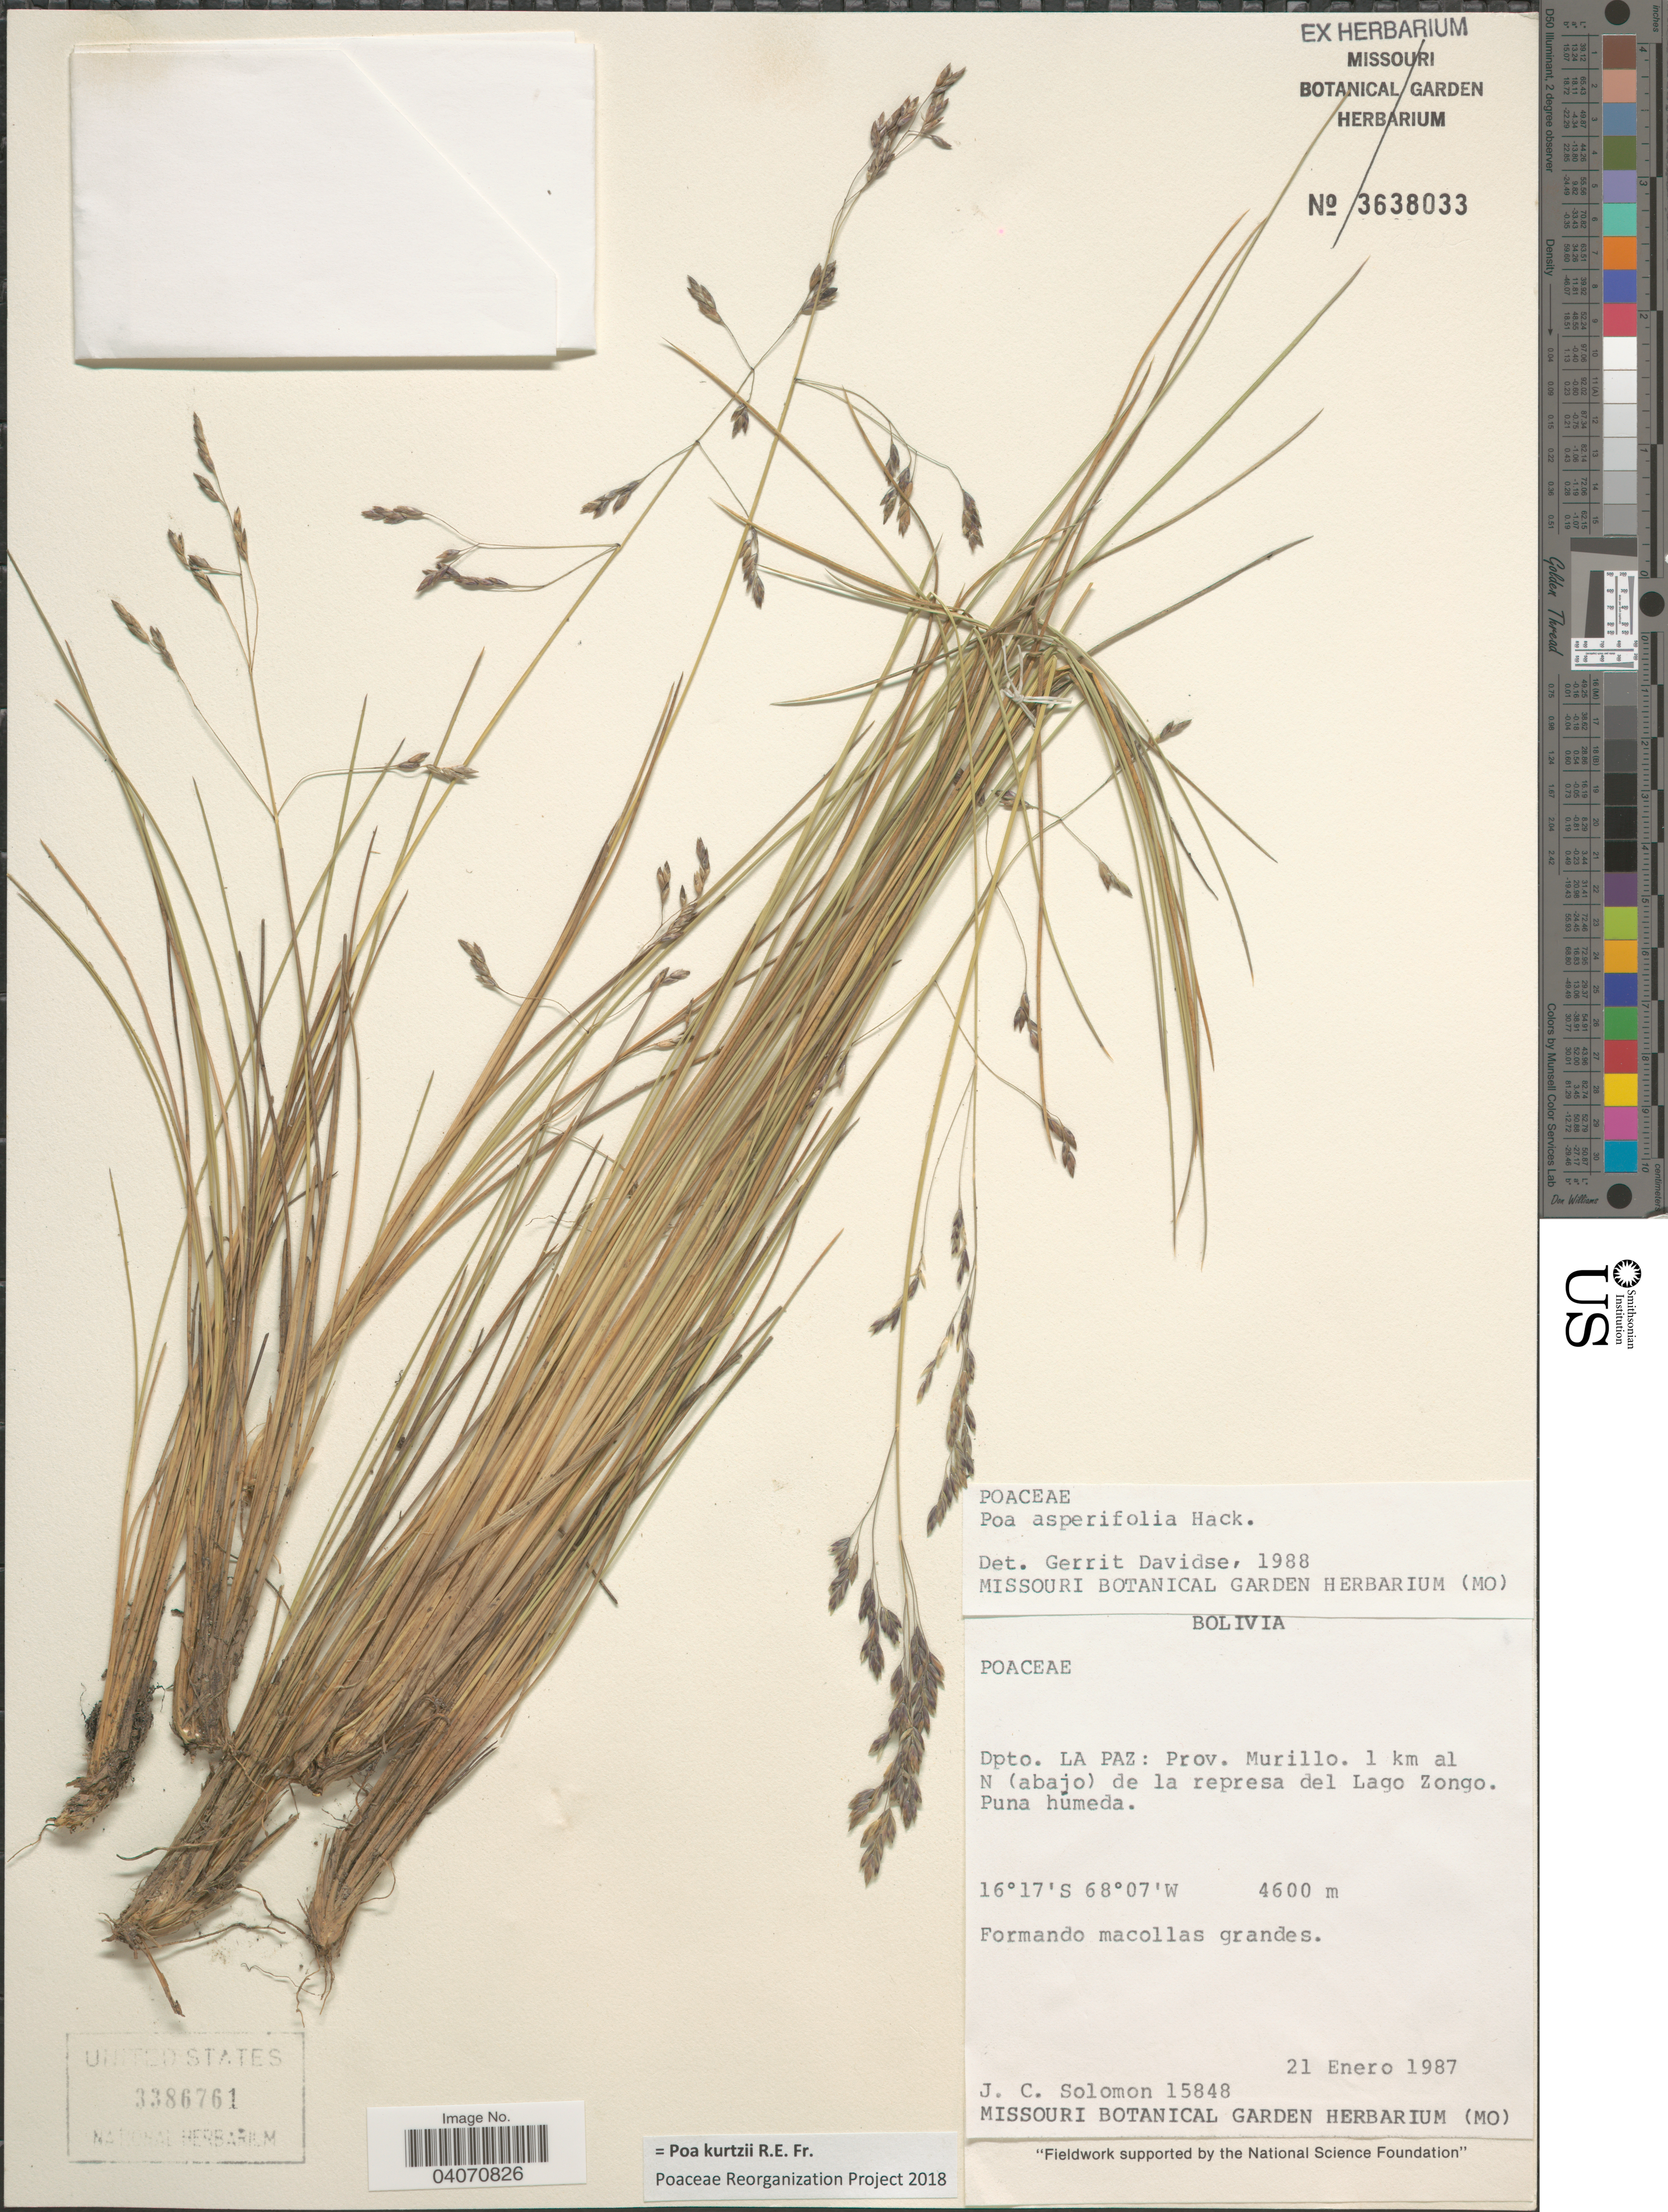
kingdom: Plantae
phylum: Tracheophyta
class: Liliopsida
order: Poales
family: Poaceae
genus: Poa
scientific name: Poa kurtzii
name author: R.E. Fr.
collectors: J. C. Solomon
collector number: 15848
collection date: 1987-01-21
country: Bolivia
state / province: La Paz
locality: Dpto. La Paz; Prov. Murillo. 1 km al N (abajo) de la represa del Lago Zongo. Puna húmeda.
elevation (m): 4600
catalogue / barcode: US 3386761